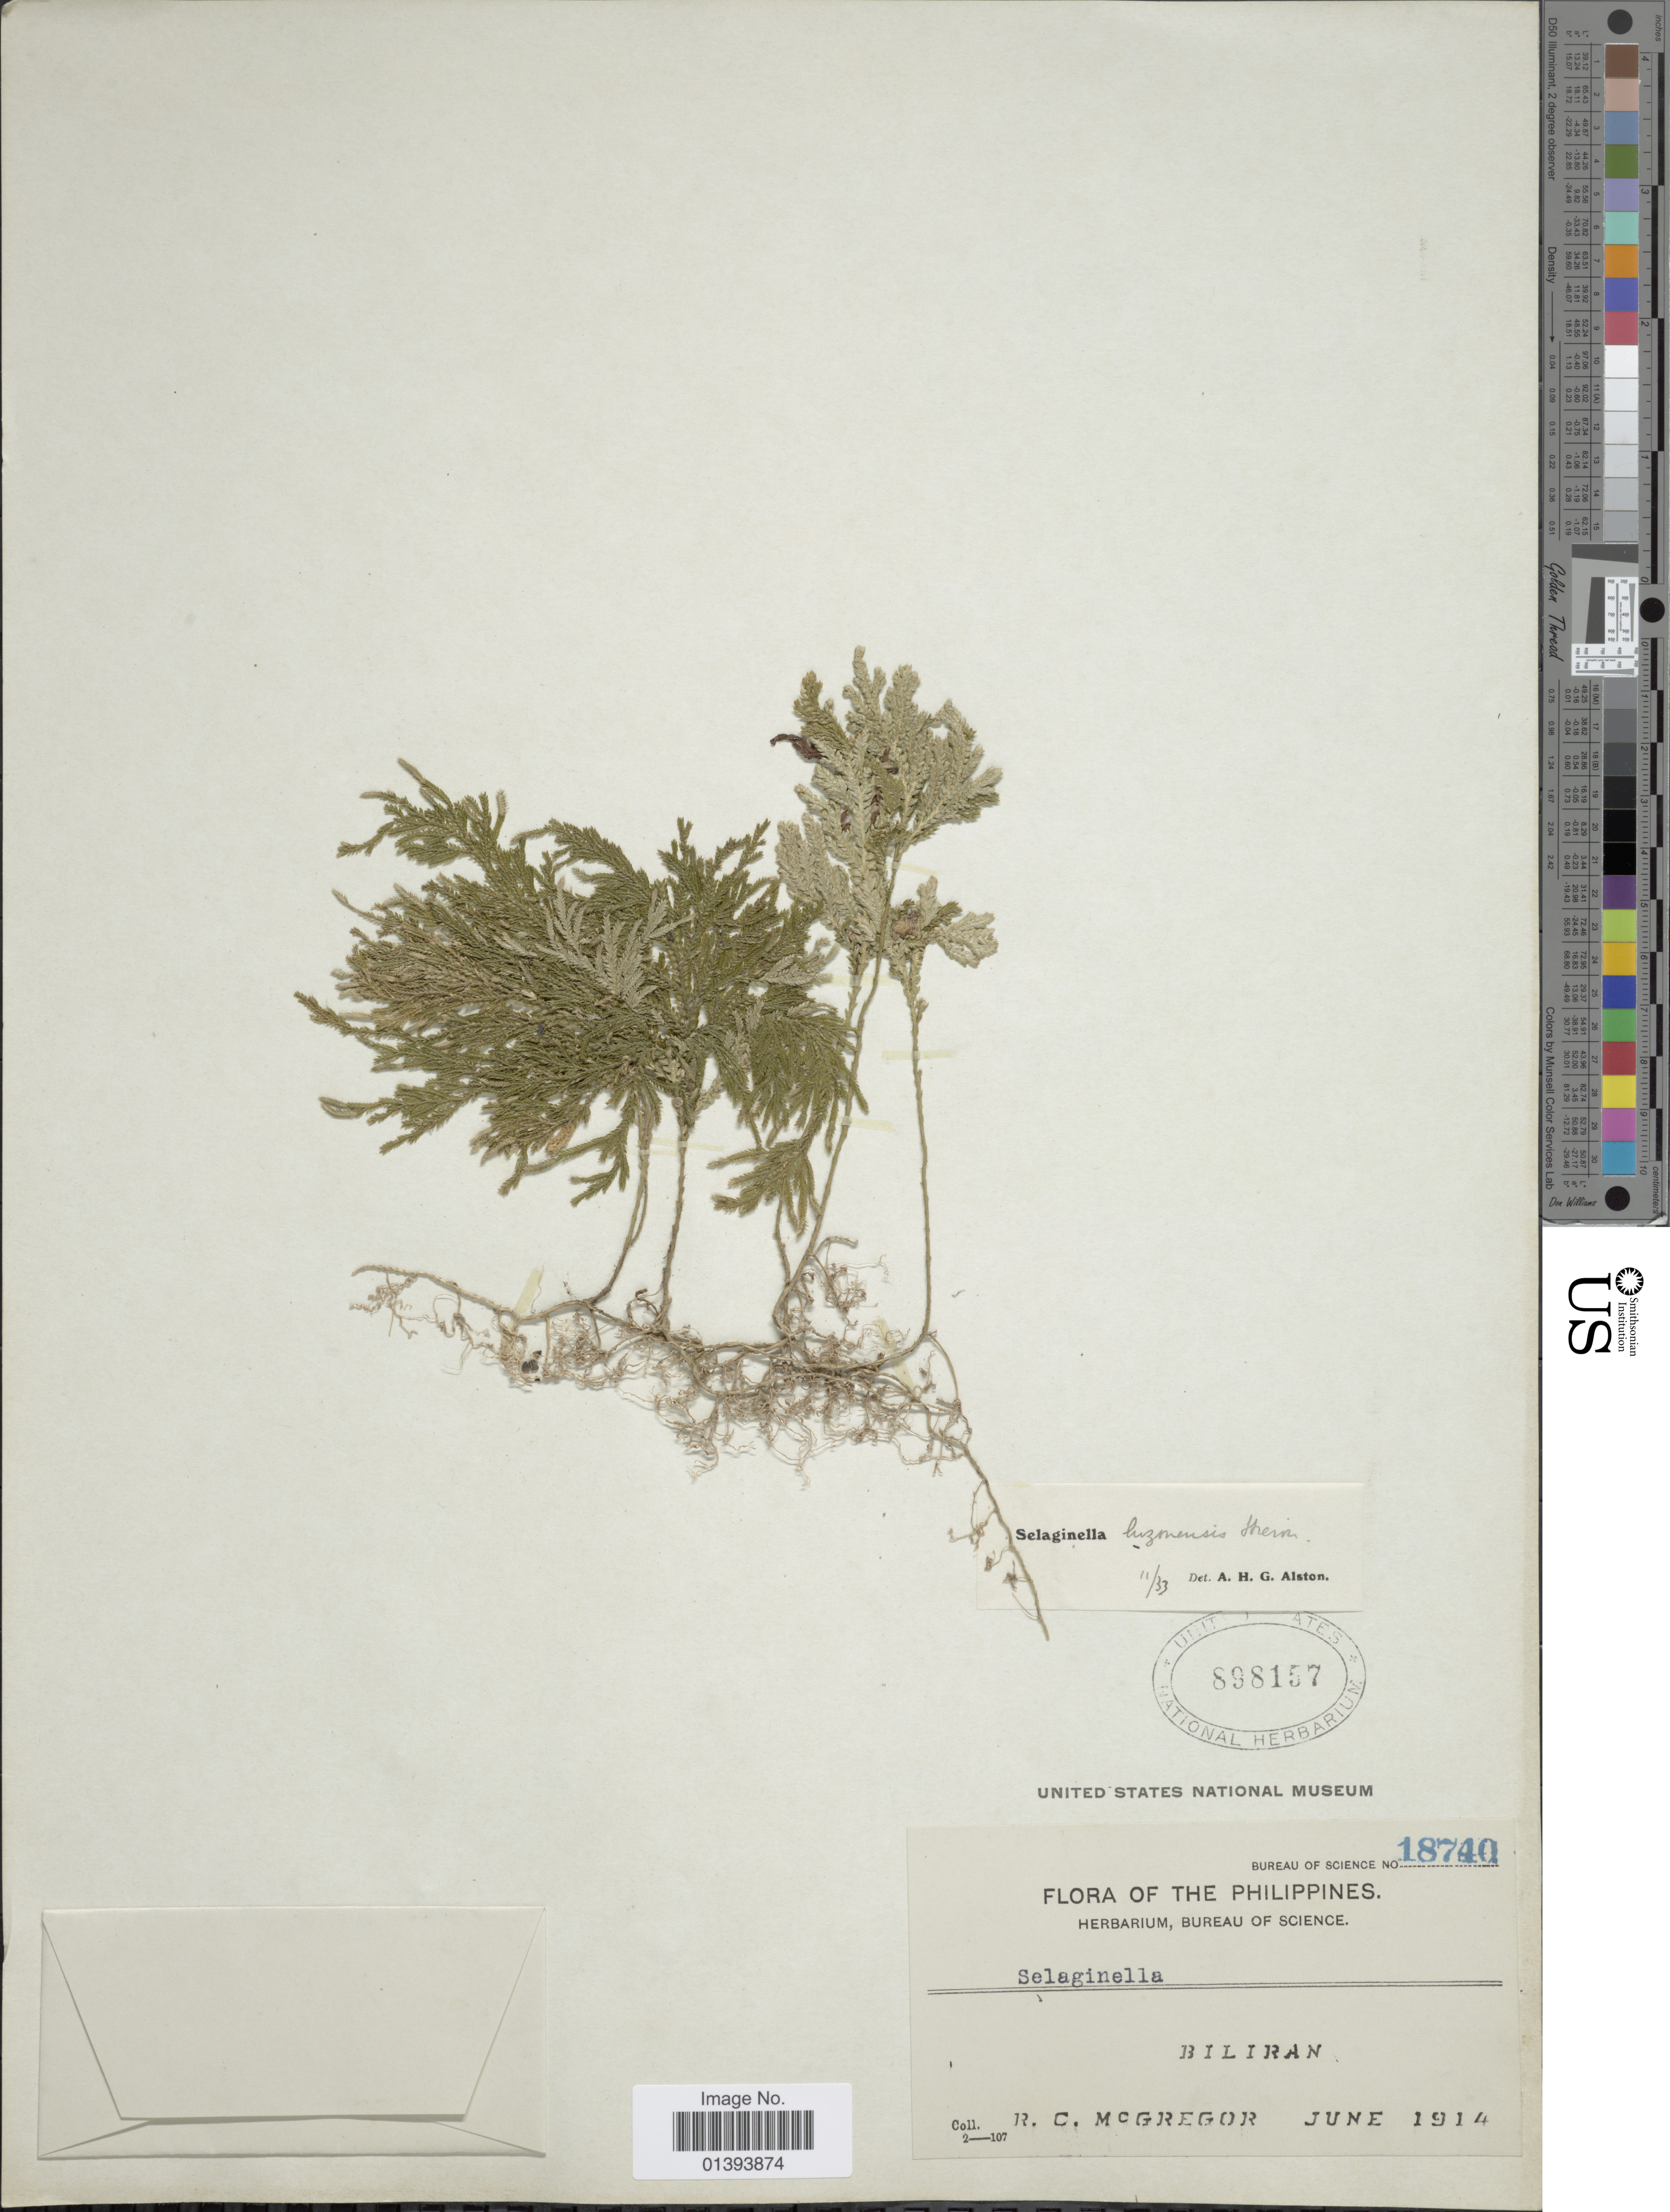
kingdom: Plantae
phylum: Tracheophyta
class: Lycopodiopsida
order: Selaginellales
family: Selaginellaceae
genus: Selaginella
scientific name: Selaginella luzonensis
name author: Hieron.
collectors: R. C. McGregor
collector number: Bureau of Science 18740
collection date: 1914-06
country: Philippines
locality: Biliran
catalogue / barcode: US 898157